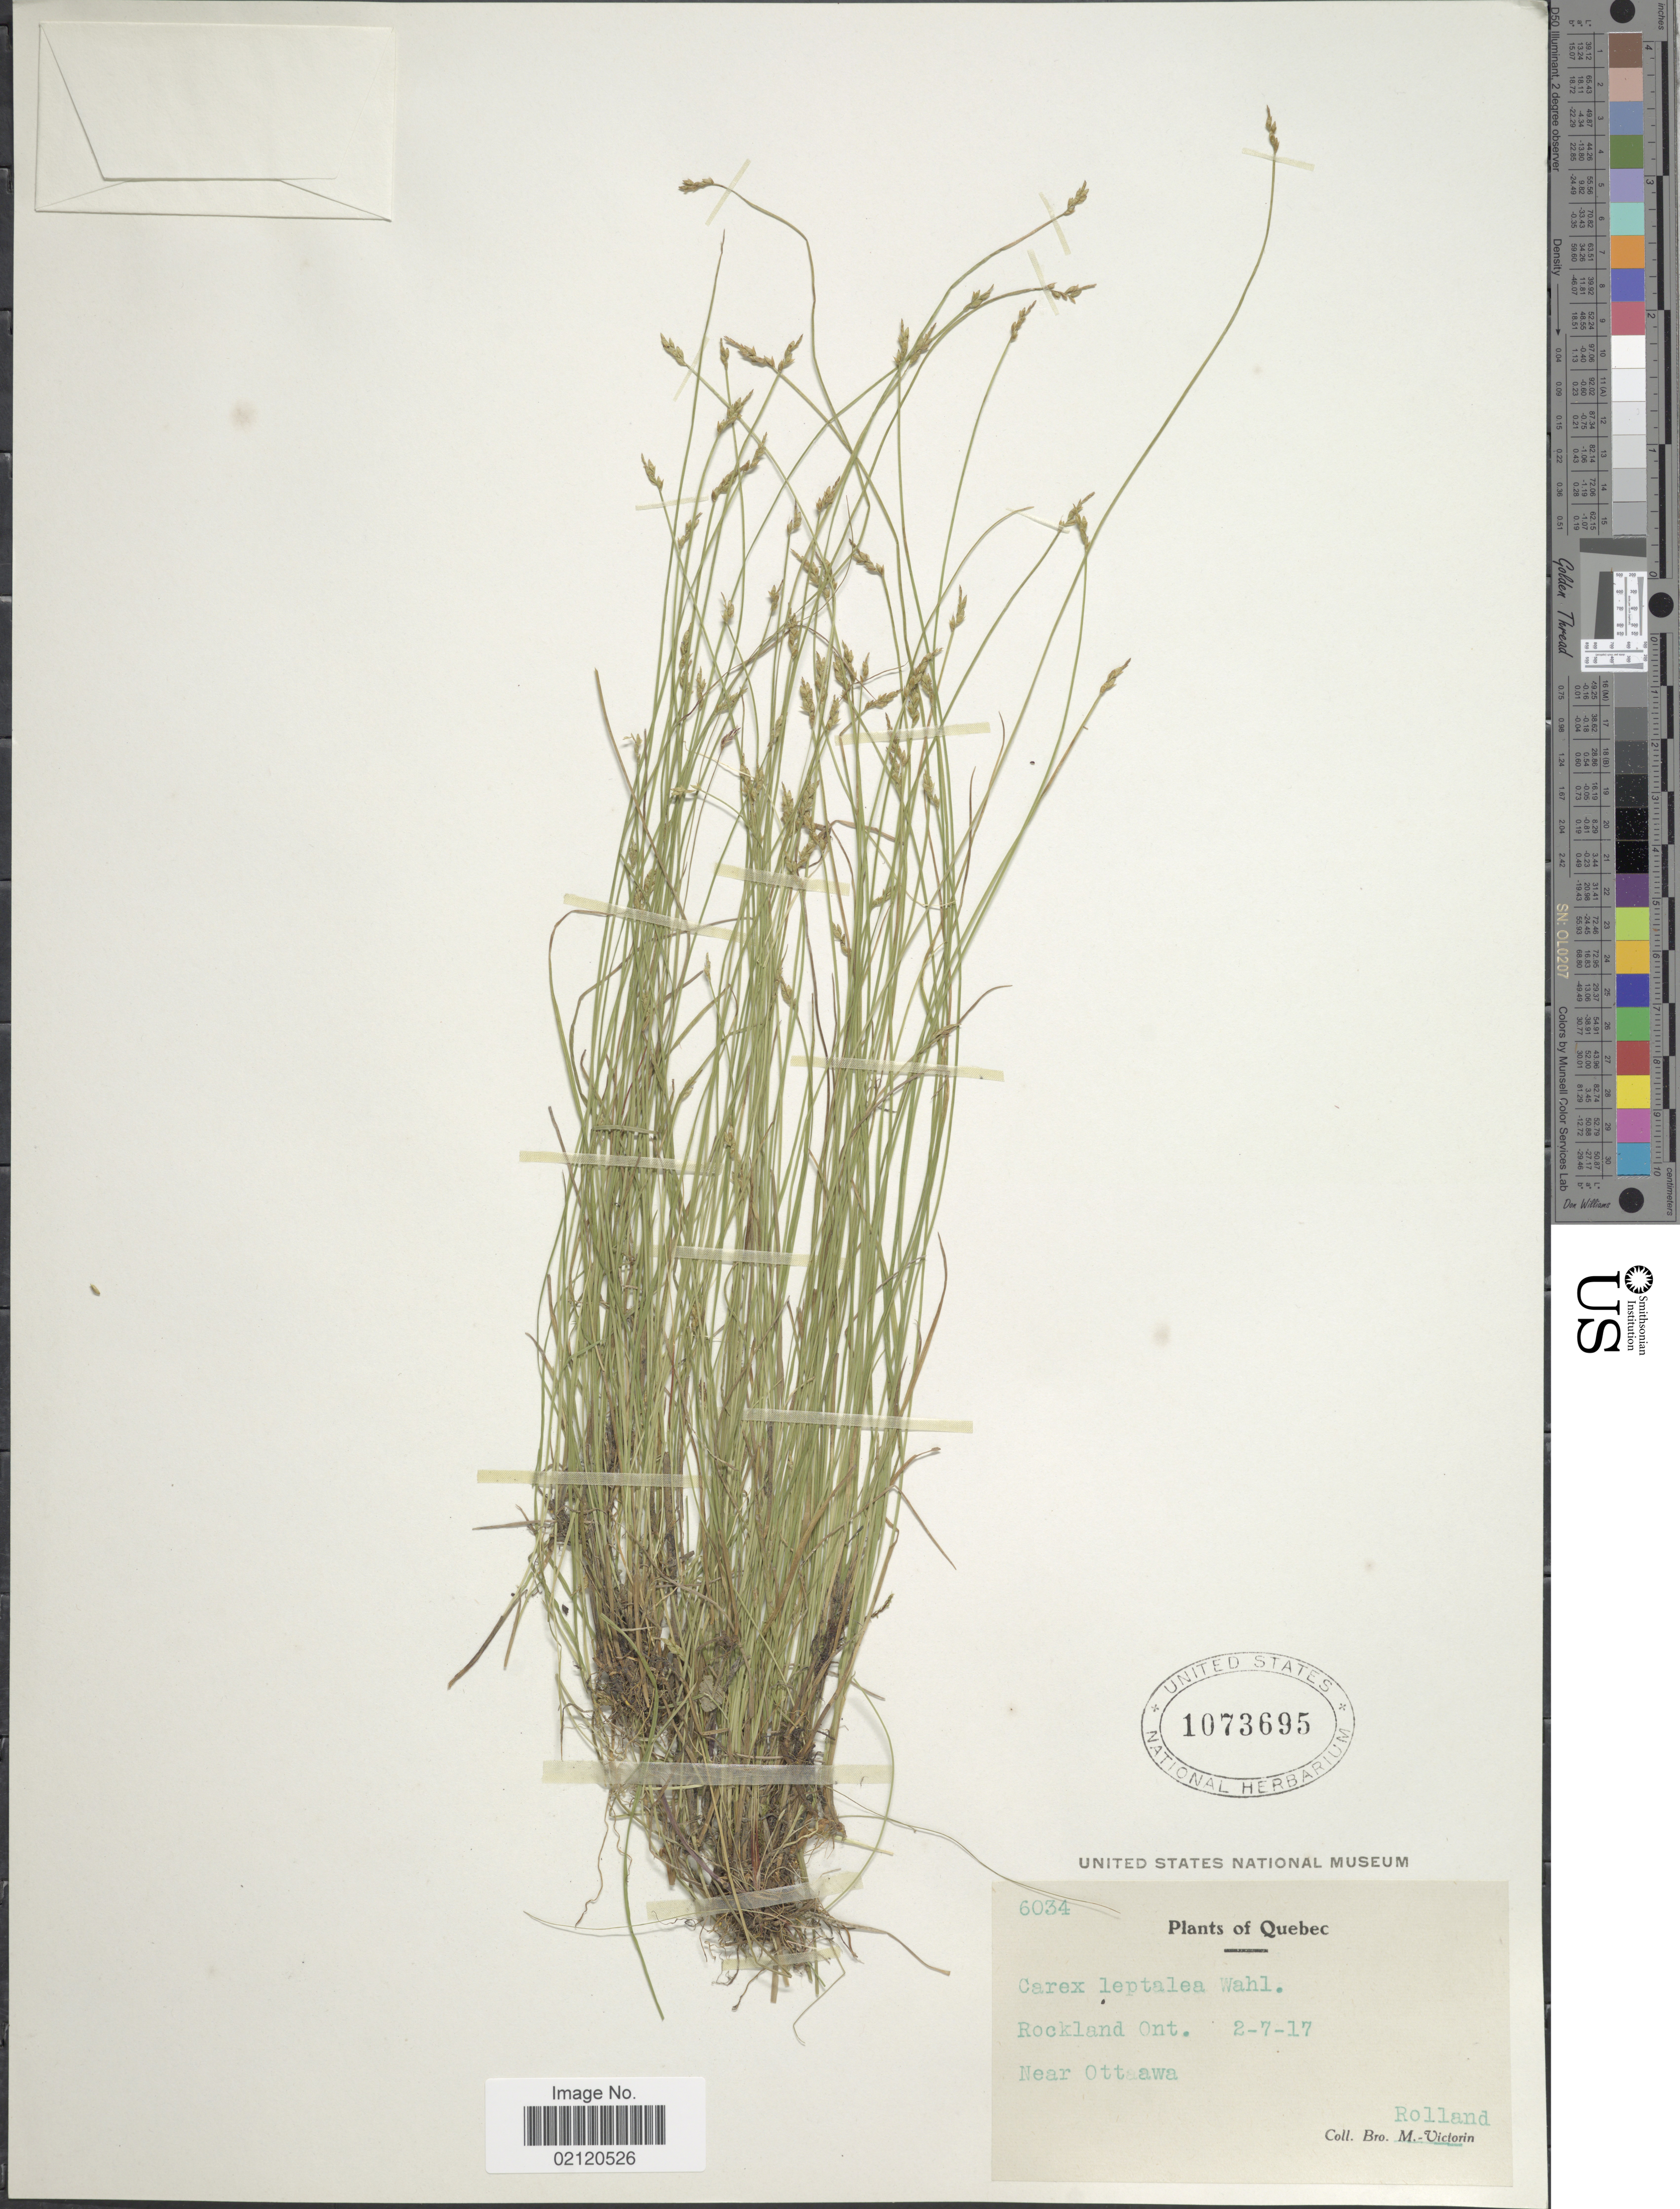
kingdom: Plantae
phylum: Tracheophyta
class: Liliopsida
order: Poales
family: Cyperaceae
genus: Carex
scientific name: Carex leptalea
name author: Wahlenb.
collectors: -. Rolland & Fr. Marie-Victorin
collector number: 6034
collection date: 1917-07-02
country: Canada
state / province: Ontario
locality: Rockland, near Ottawa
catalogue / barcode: US 1073695